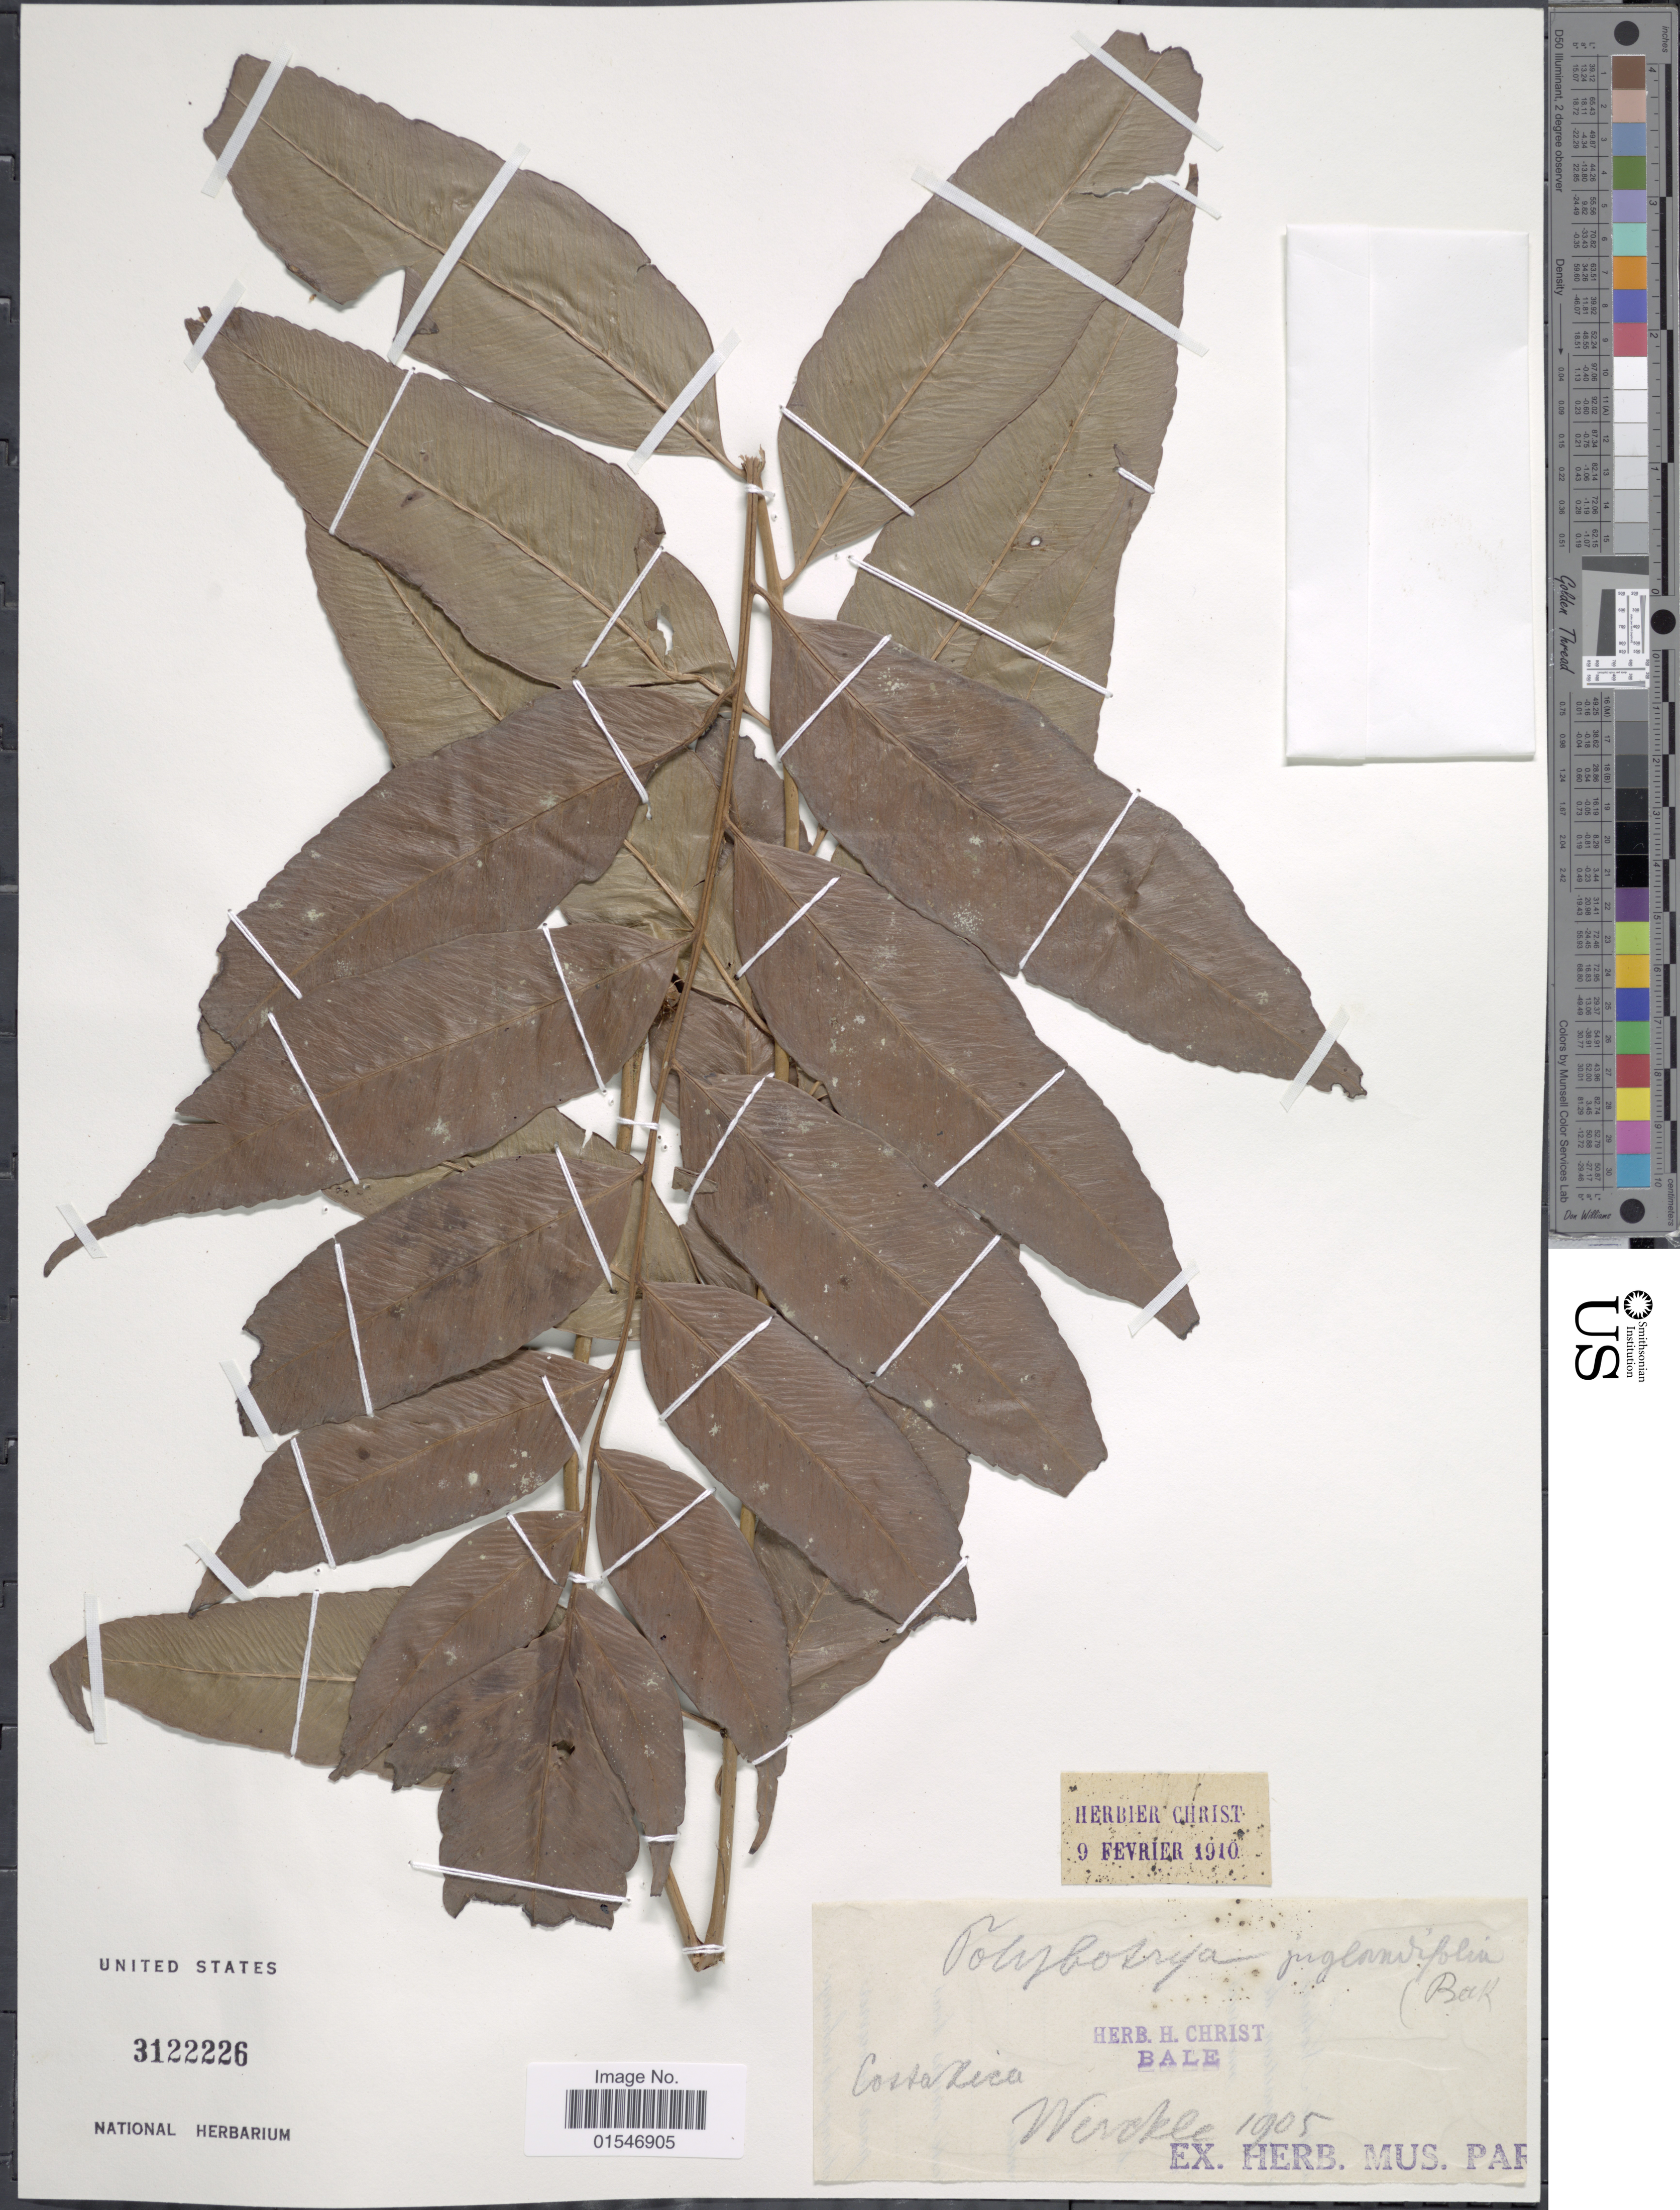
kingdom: Plantae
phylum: Tracheophyta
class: Polypodiopsida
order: Polypodiales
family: Dryopteridaceae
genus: Polybotrya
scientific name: Polybotrya aucuparia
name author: Christ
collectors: Wercklé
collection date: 1905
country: Costa Rica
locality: Costa Rica.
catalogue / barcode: US 3122226